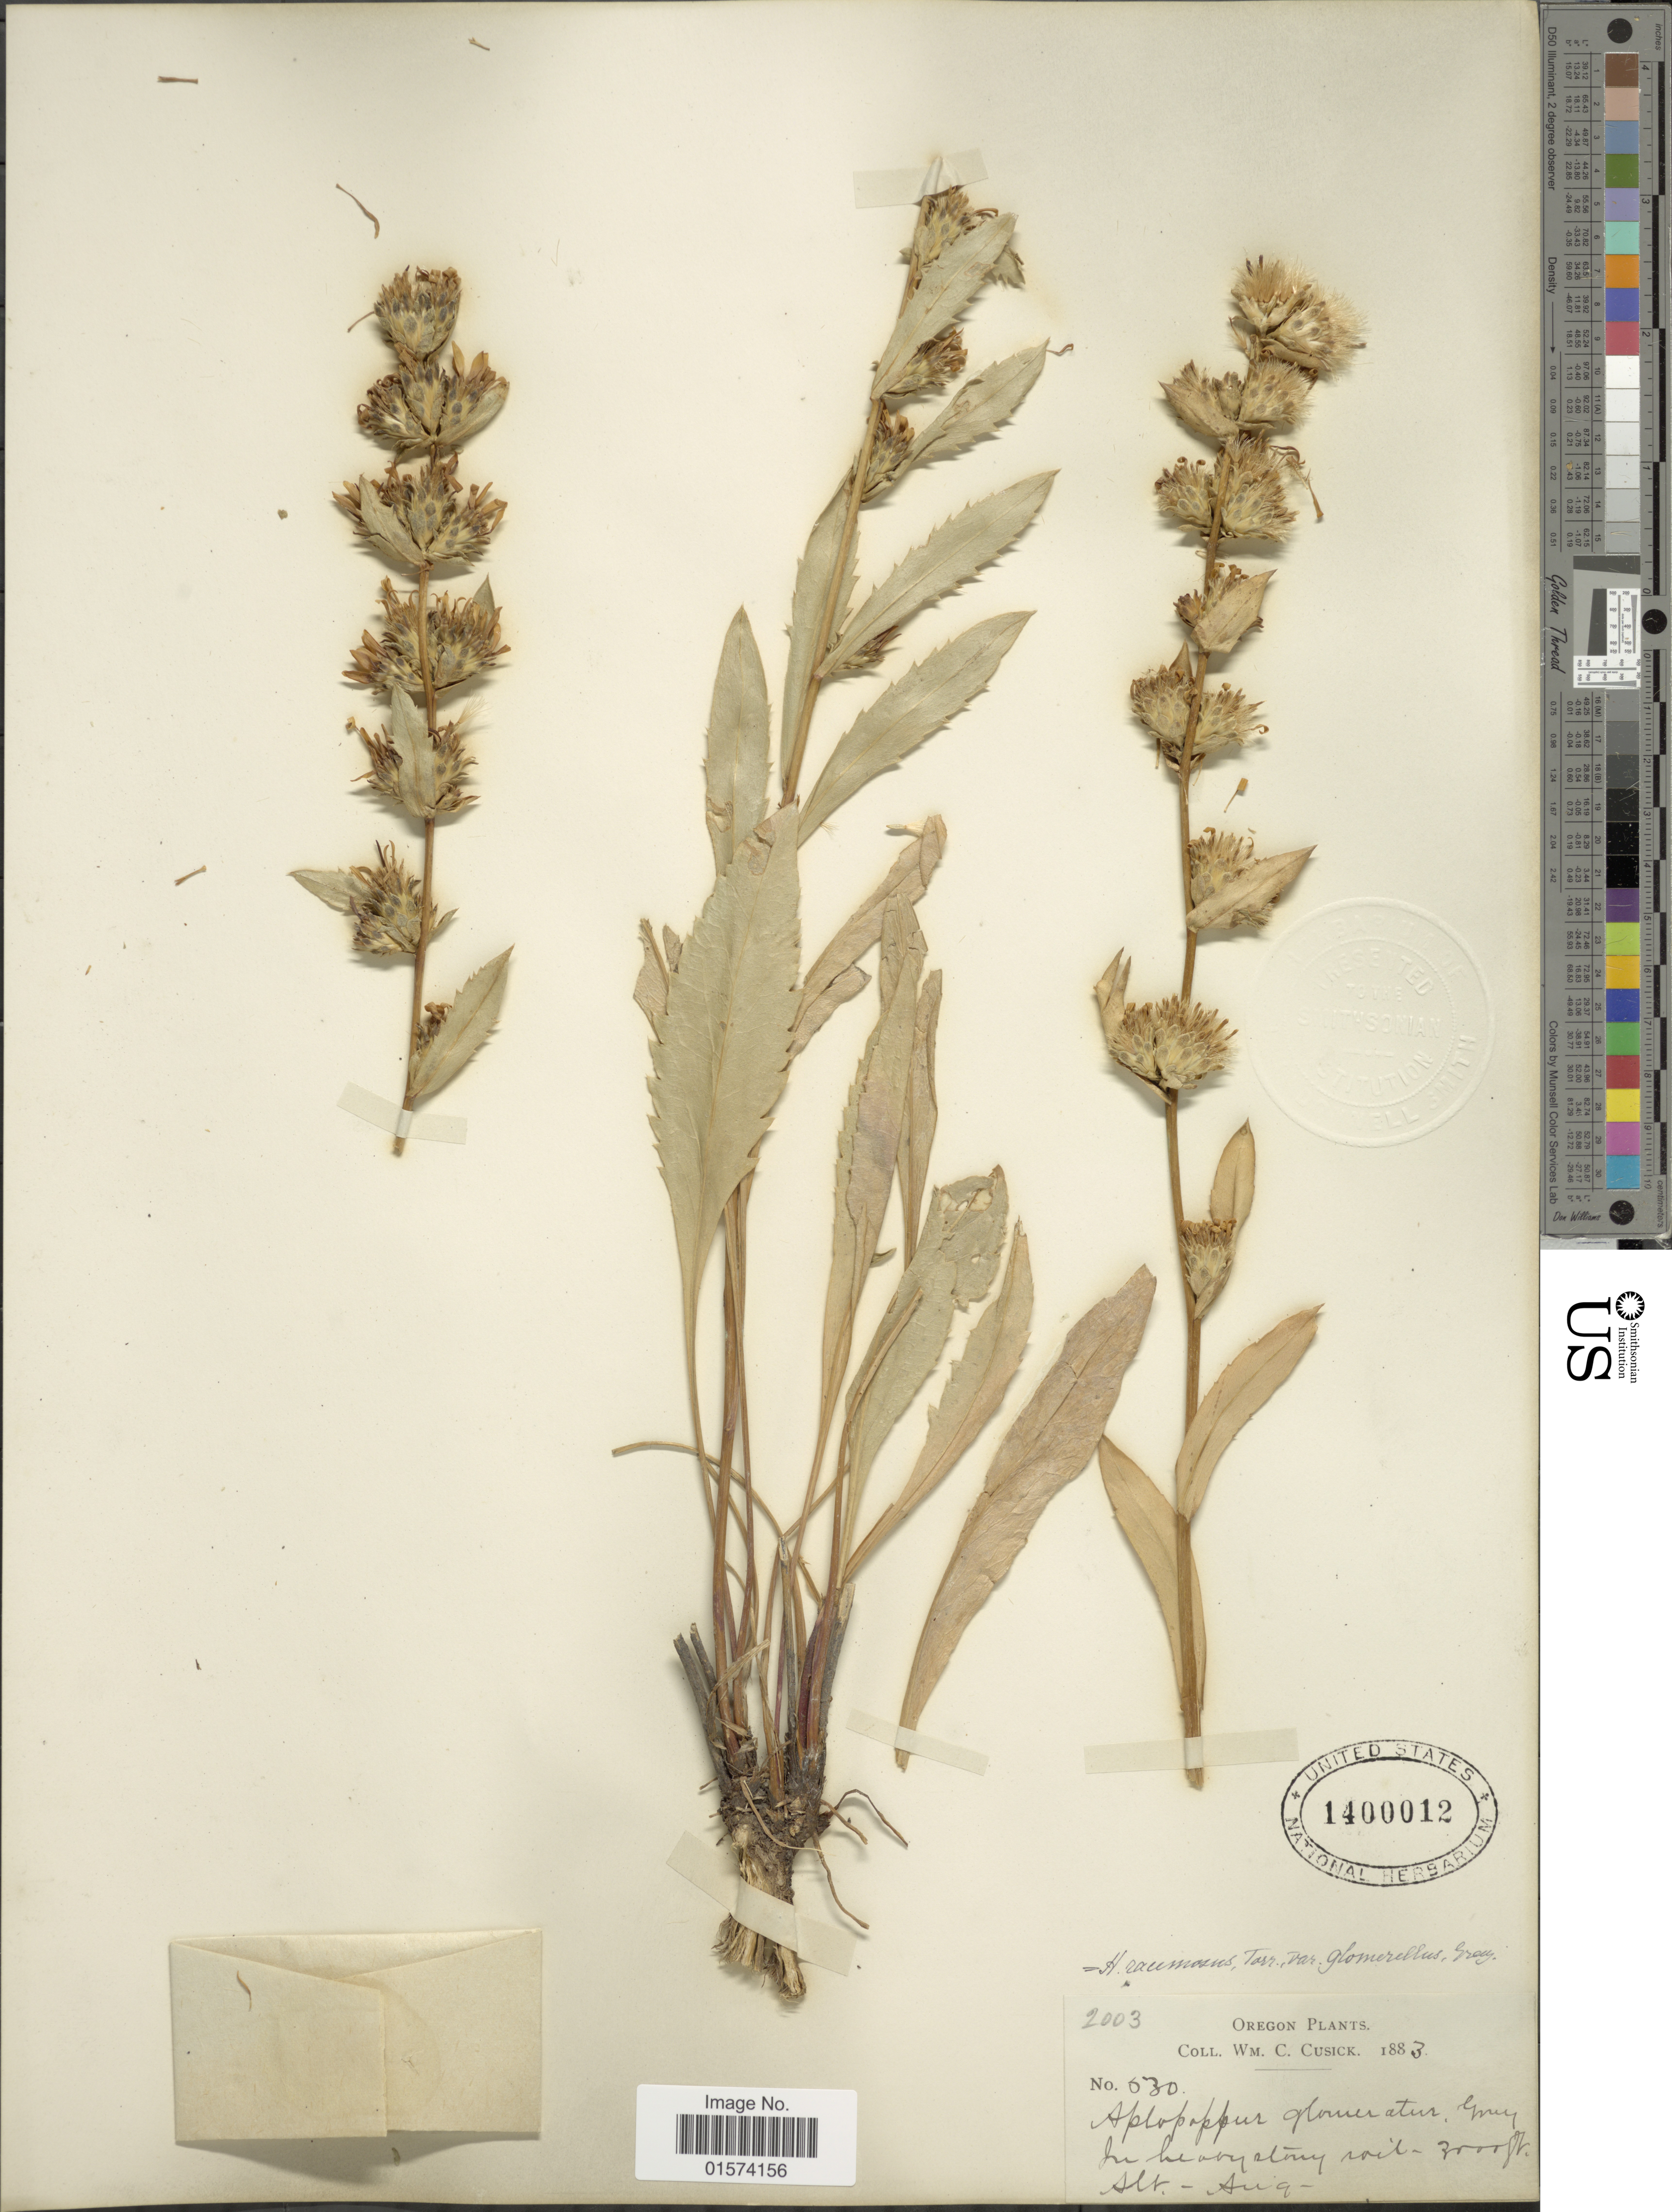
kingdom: Plantae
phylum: Tracheophyta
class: Magnoliopsida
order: Asterales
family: Asteraceae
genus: Pyrrocoma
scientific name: Pyrrocoma racemosa var. virgata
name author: Mayes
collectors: W. C. Cusick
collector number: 2003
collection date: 1883-08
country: United States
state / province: Oregon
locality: In heavy stony rock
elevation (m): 6096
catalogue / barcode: US 1400012